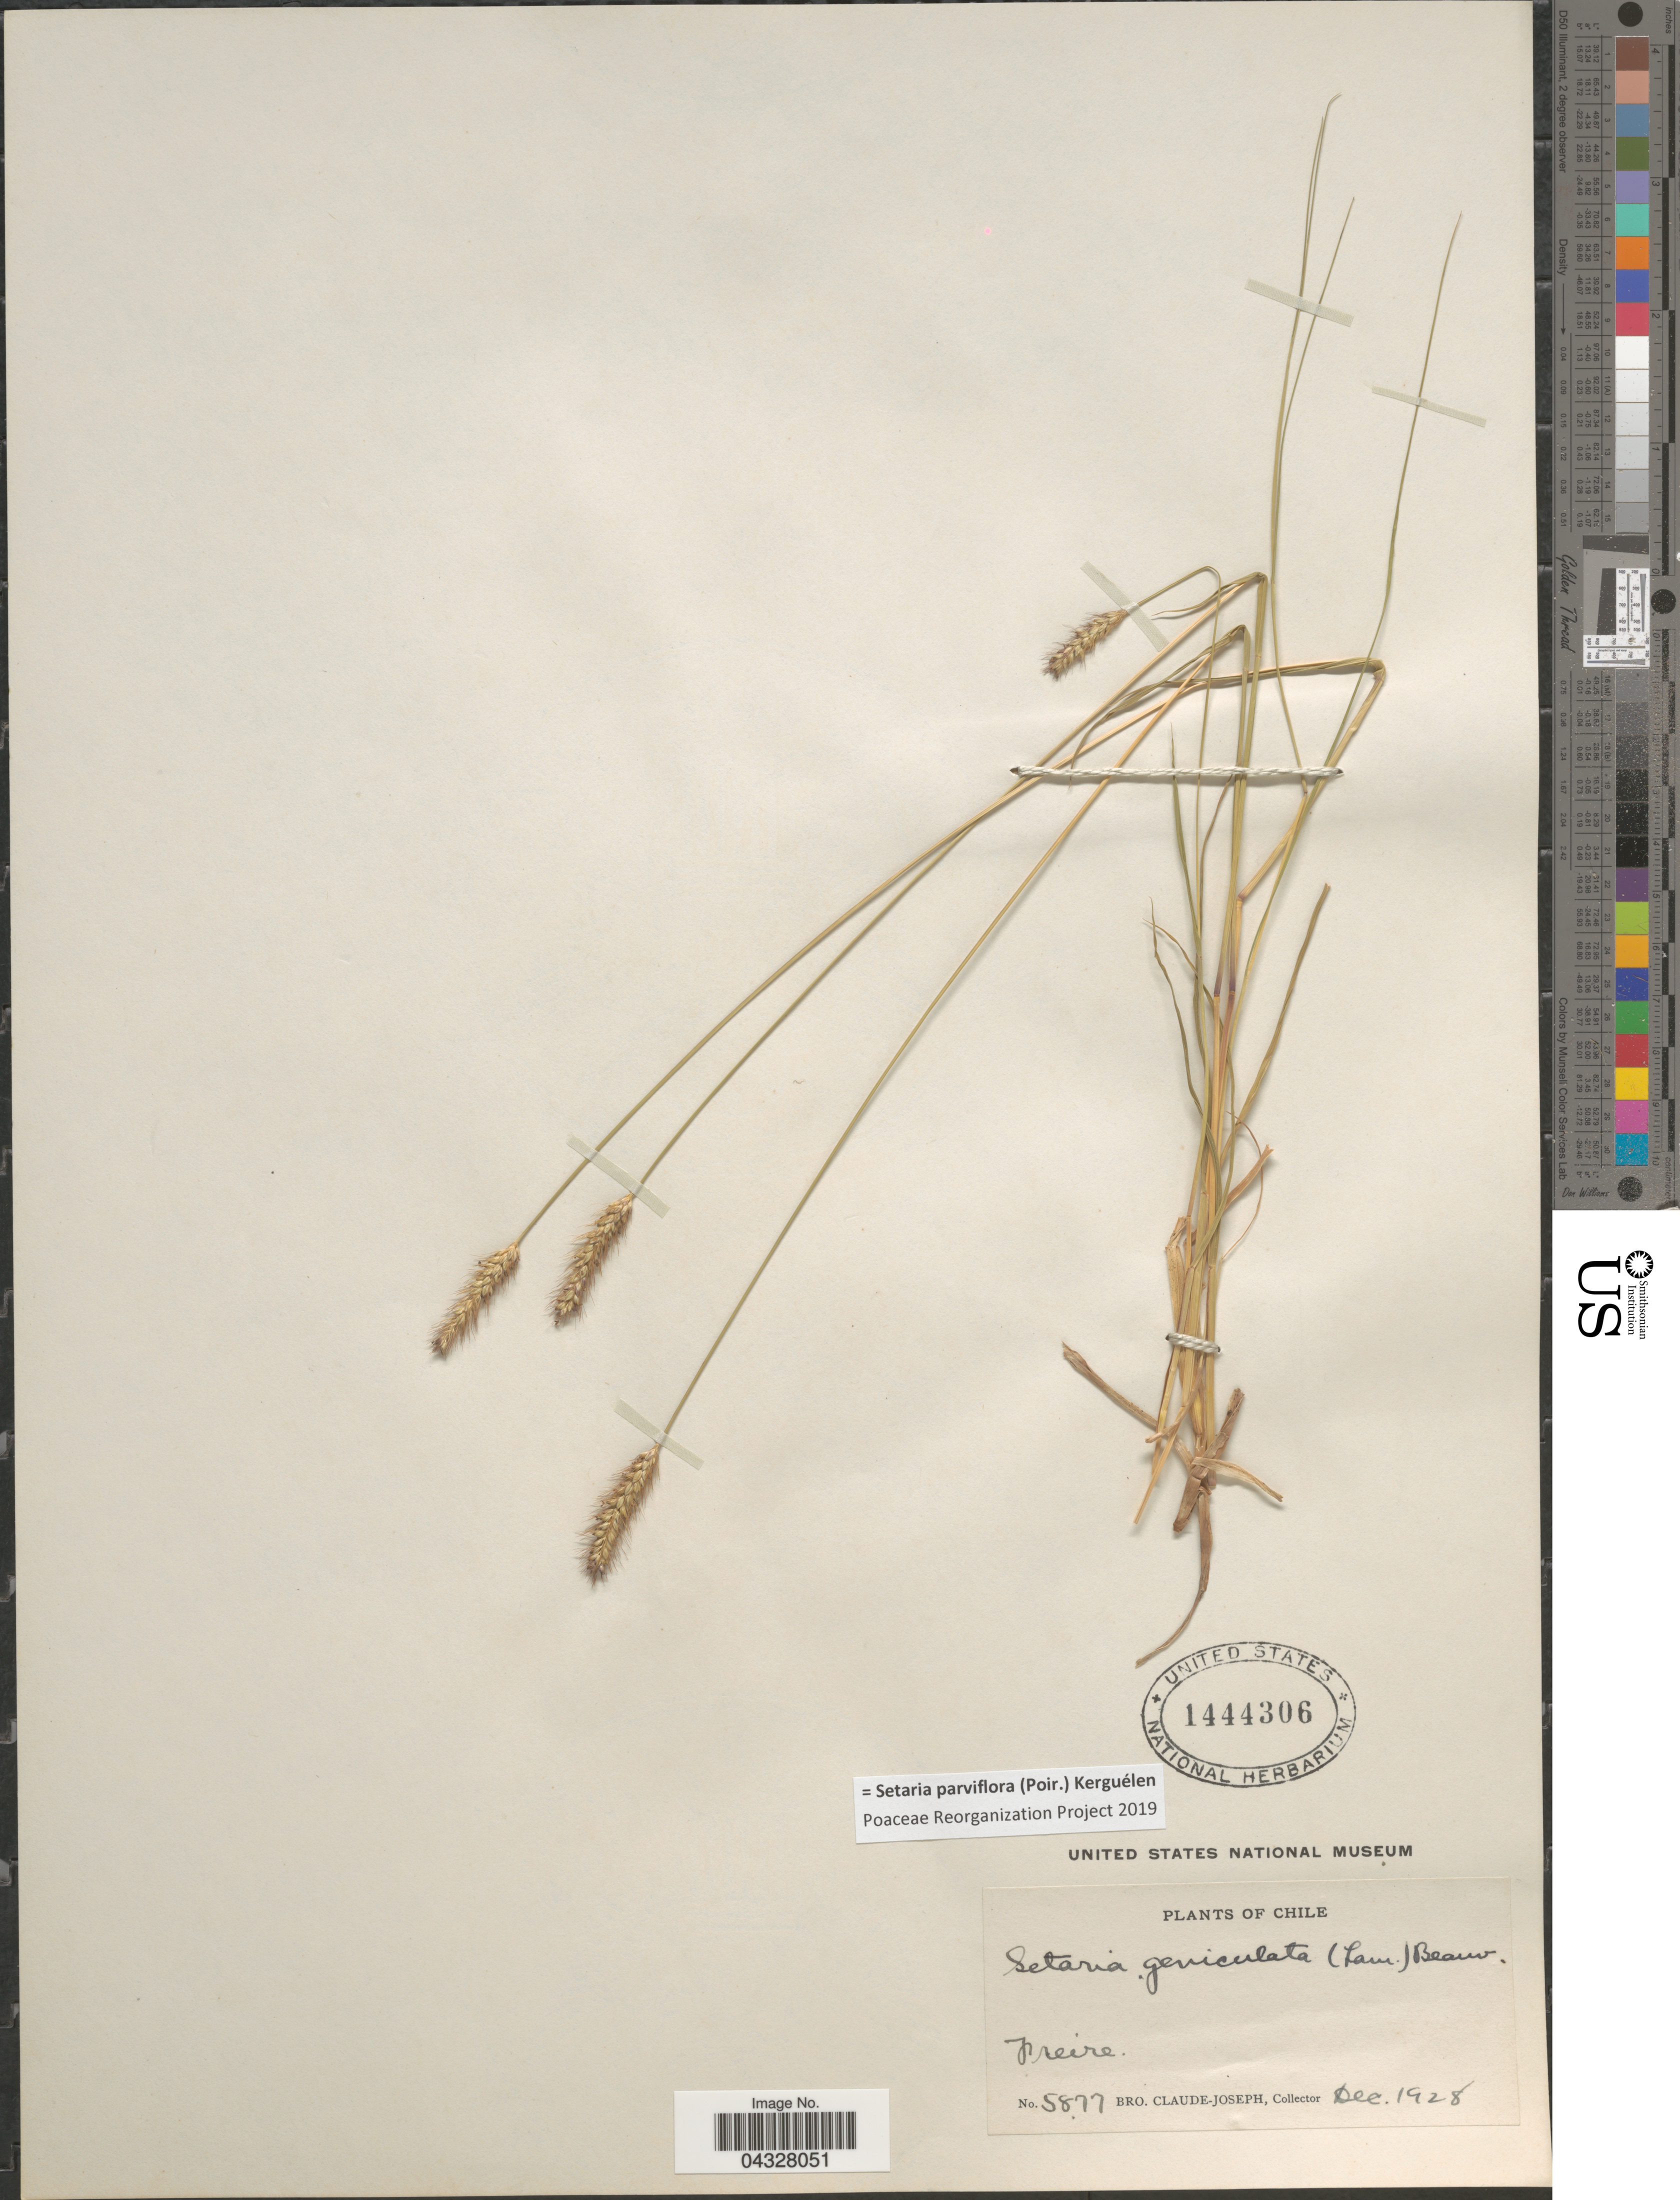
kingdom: Plantae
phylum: Tracheophyta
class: Liliopsida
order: Poales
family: Poaceae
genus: Setaria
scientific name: Setaria parviflora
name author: (Poir.) Kerguélen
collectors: Bro. Claude-Joseph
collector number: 5877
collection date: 1928-12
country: Chile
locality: Freire.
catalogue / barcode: US 1444306